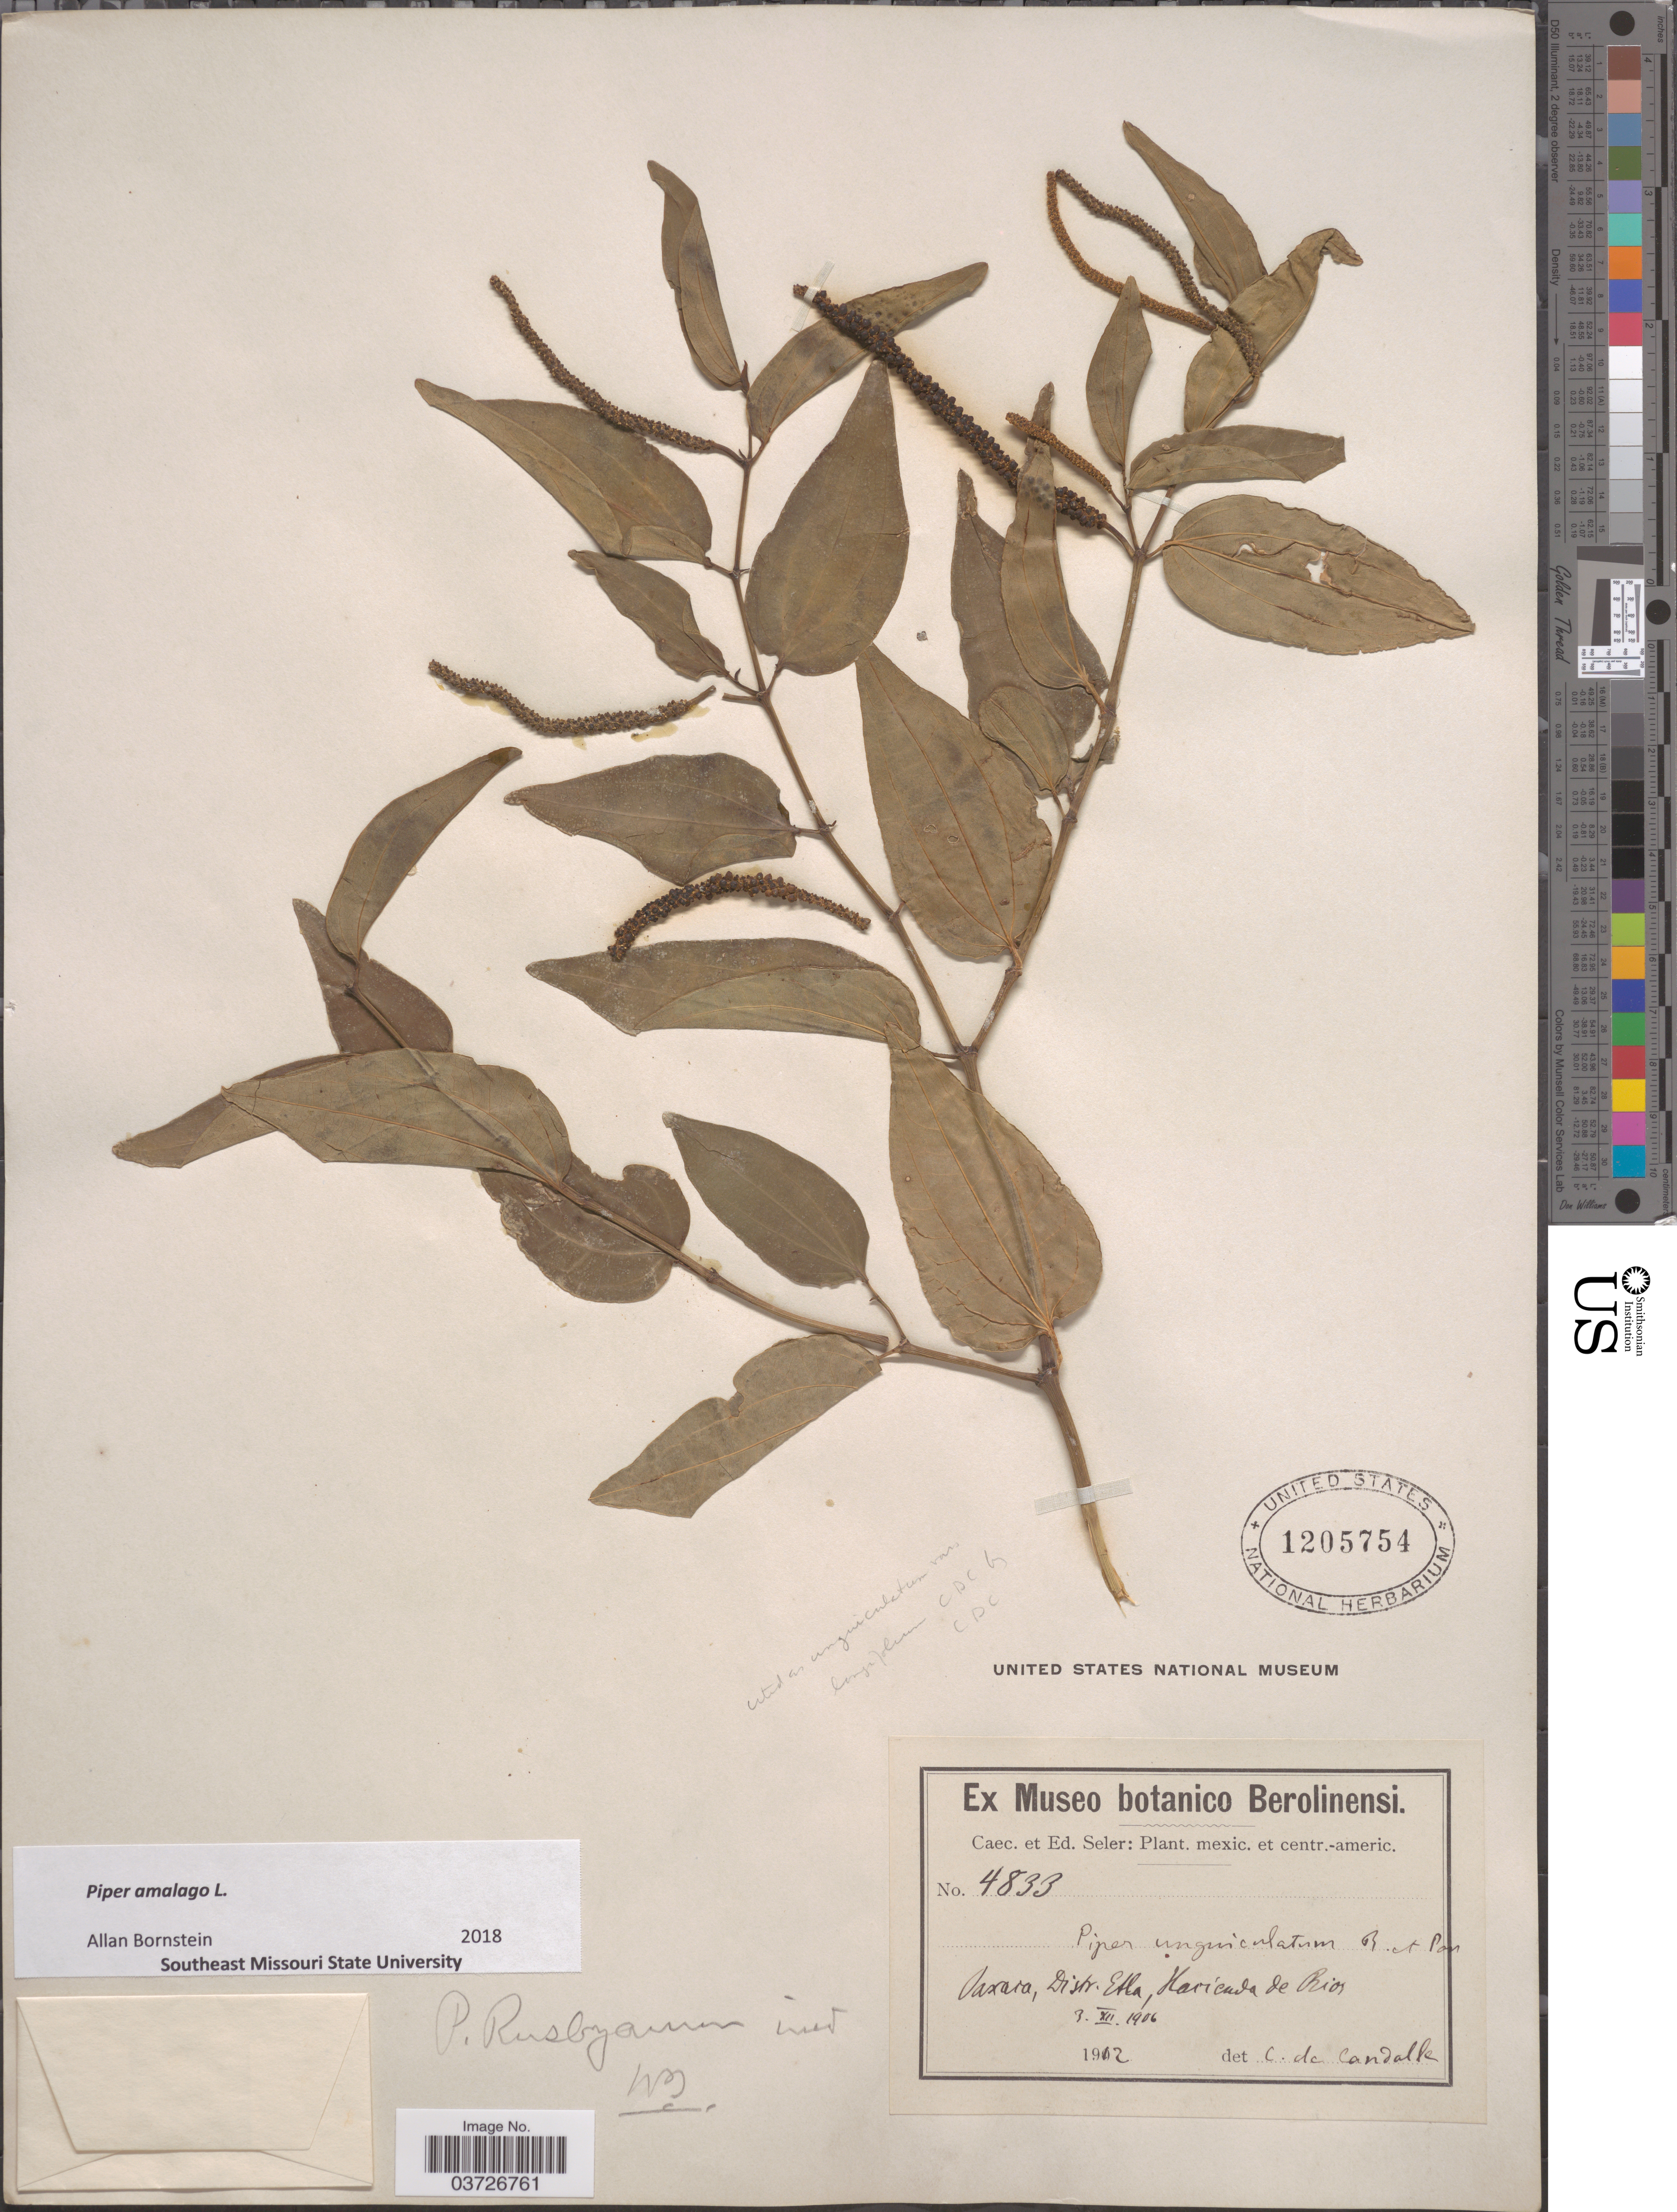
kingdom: Plantae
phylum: Tracheophyta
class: Magnoliopsida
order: Piperales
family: Piperaceae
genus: Piper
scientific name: Piper amalago var. medium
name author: (Jacq.) Yunck.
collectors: ex Caec. et Ed Seler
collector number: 4833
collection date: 1906-12-03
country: Mexico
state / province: Oaxaca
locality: Mexic. et centr.-americ. Distr. Etla, Hacienda de Rios.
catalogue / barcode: US 1205754